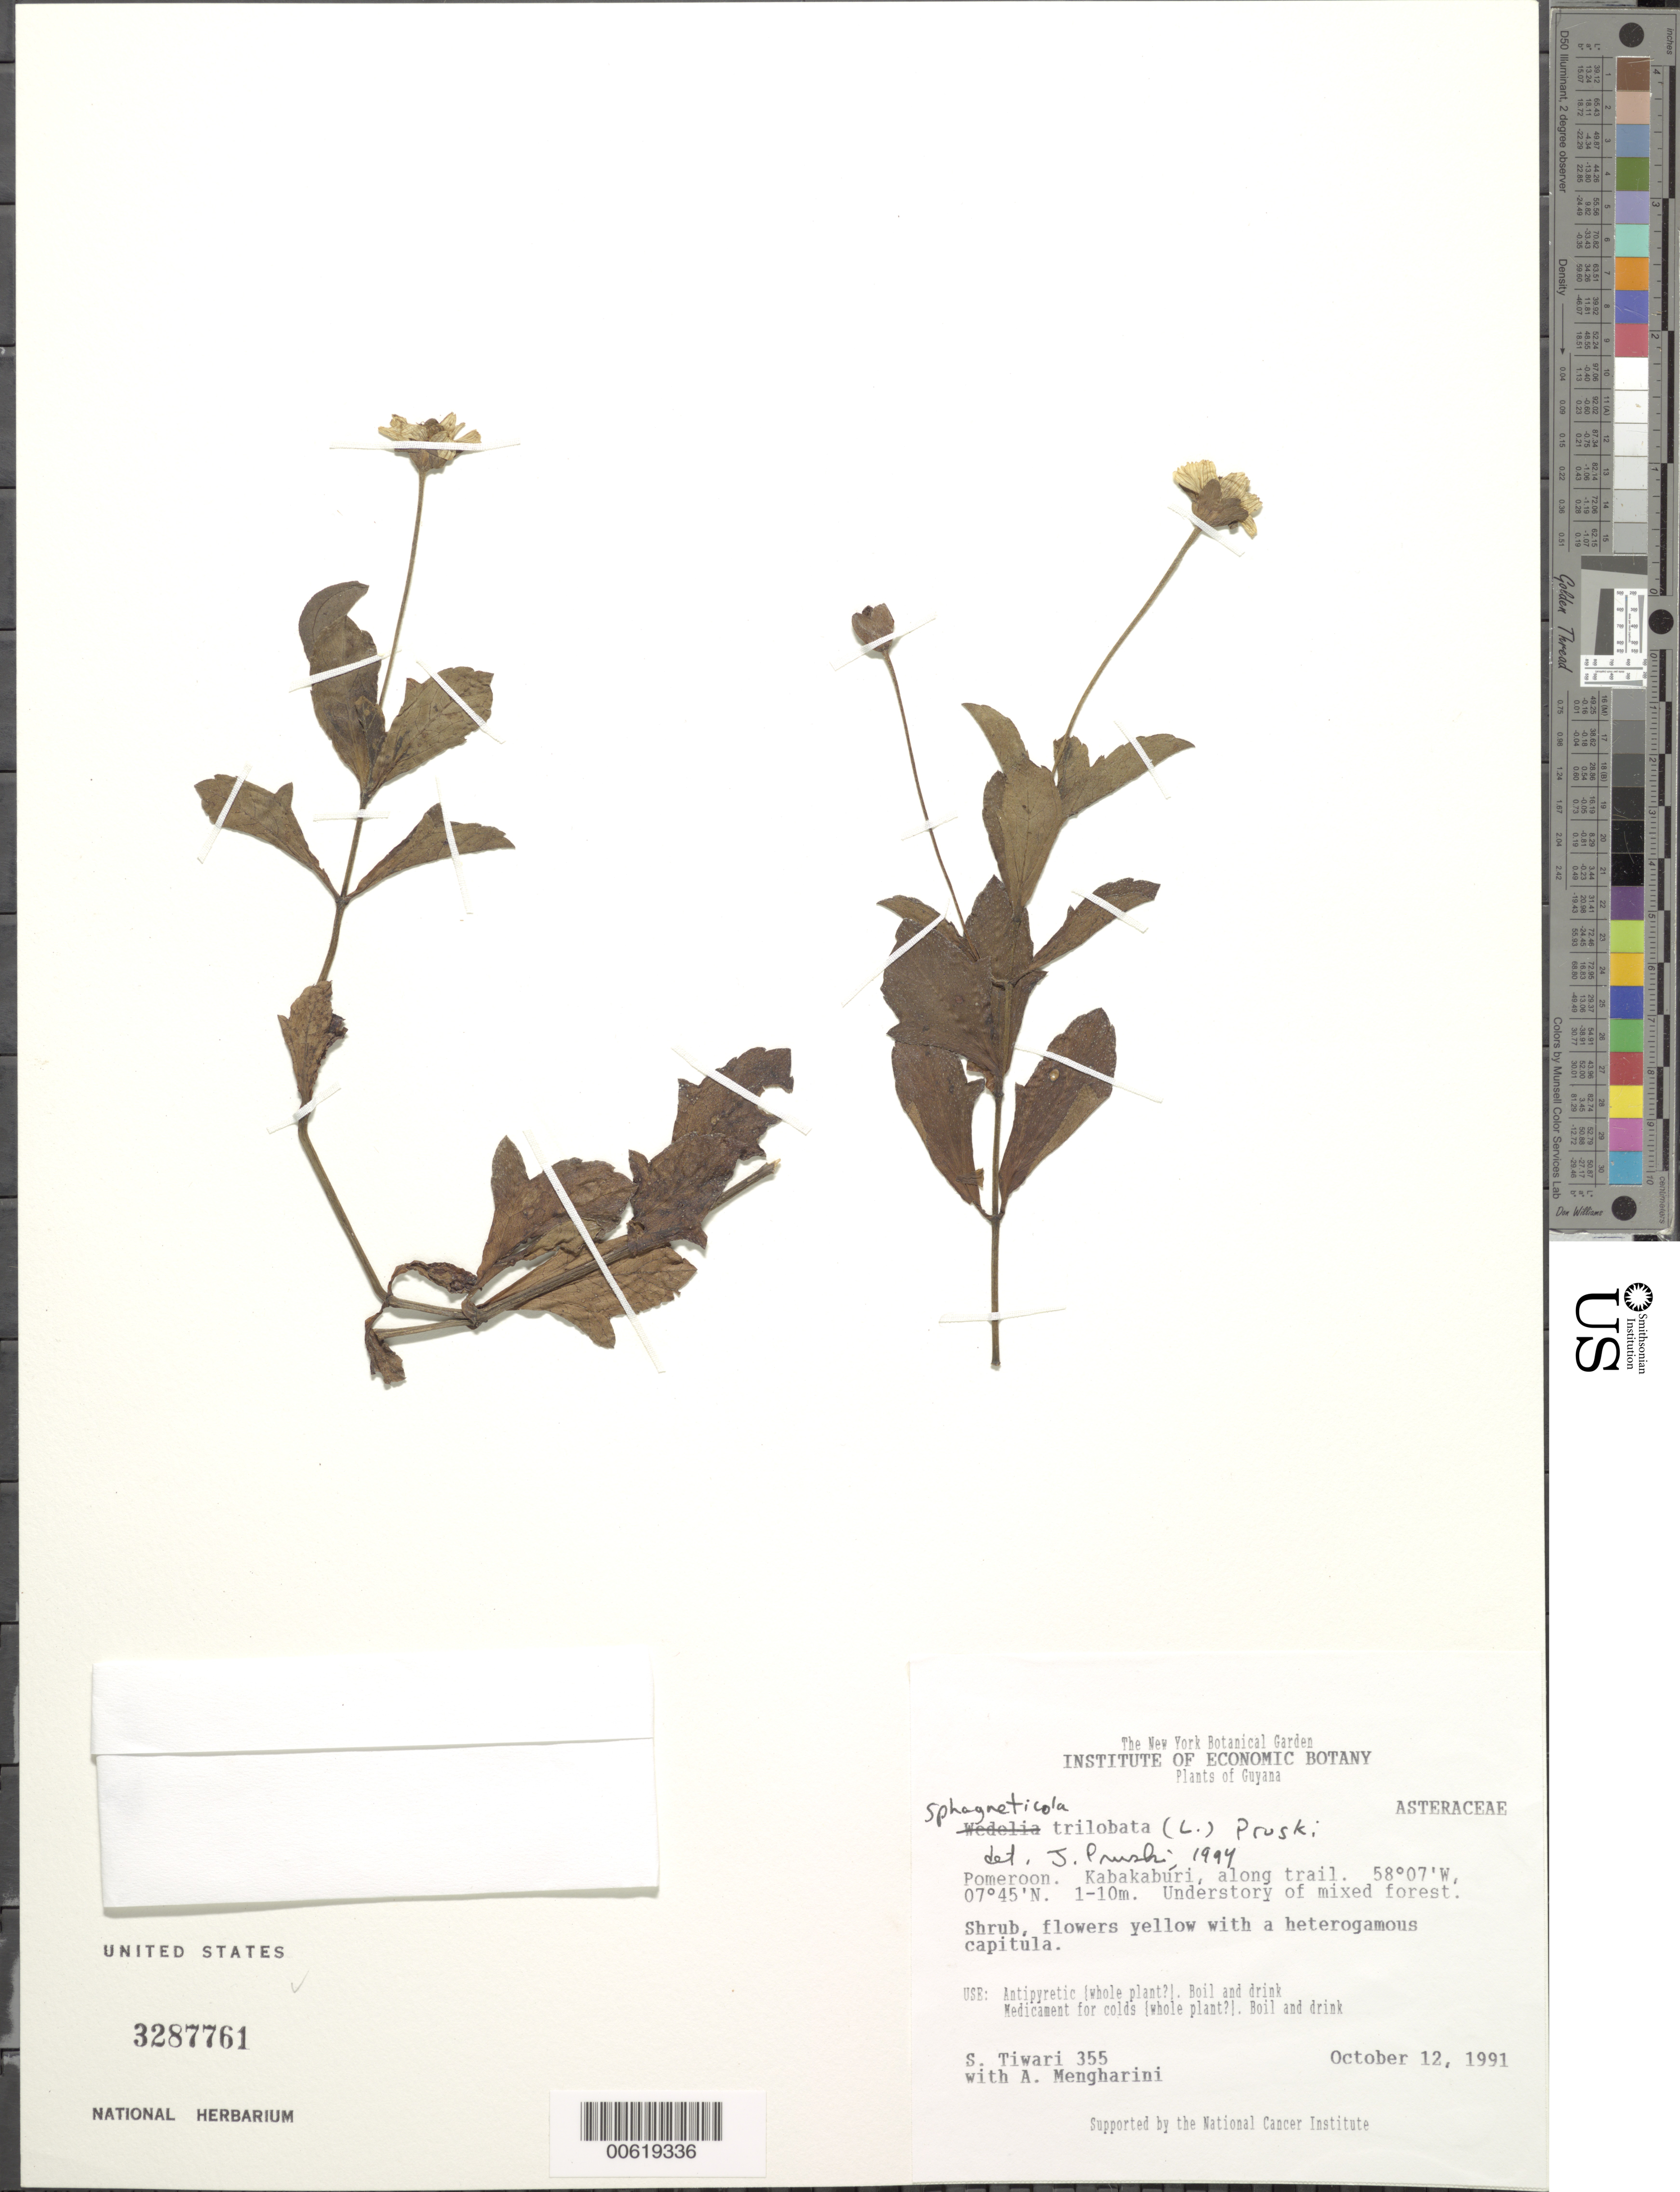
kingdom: Plantae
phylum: Tracheophyta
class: Magnoliopsida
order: Asterales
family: Asteraceae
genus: Sphagneticola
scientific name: Sphagneticola trilobata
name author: (L.) Pruski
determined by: Pruski, J. F.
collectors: S. Tiwari & A. Mengharini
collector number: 355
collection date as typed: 12-Oct-91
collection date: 1991-10-12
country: Guyana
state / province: Pomeroon-Supenaam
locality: Kabakaburi, Pomeroon Dist.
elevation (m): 1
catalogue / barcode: US 3287761